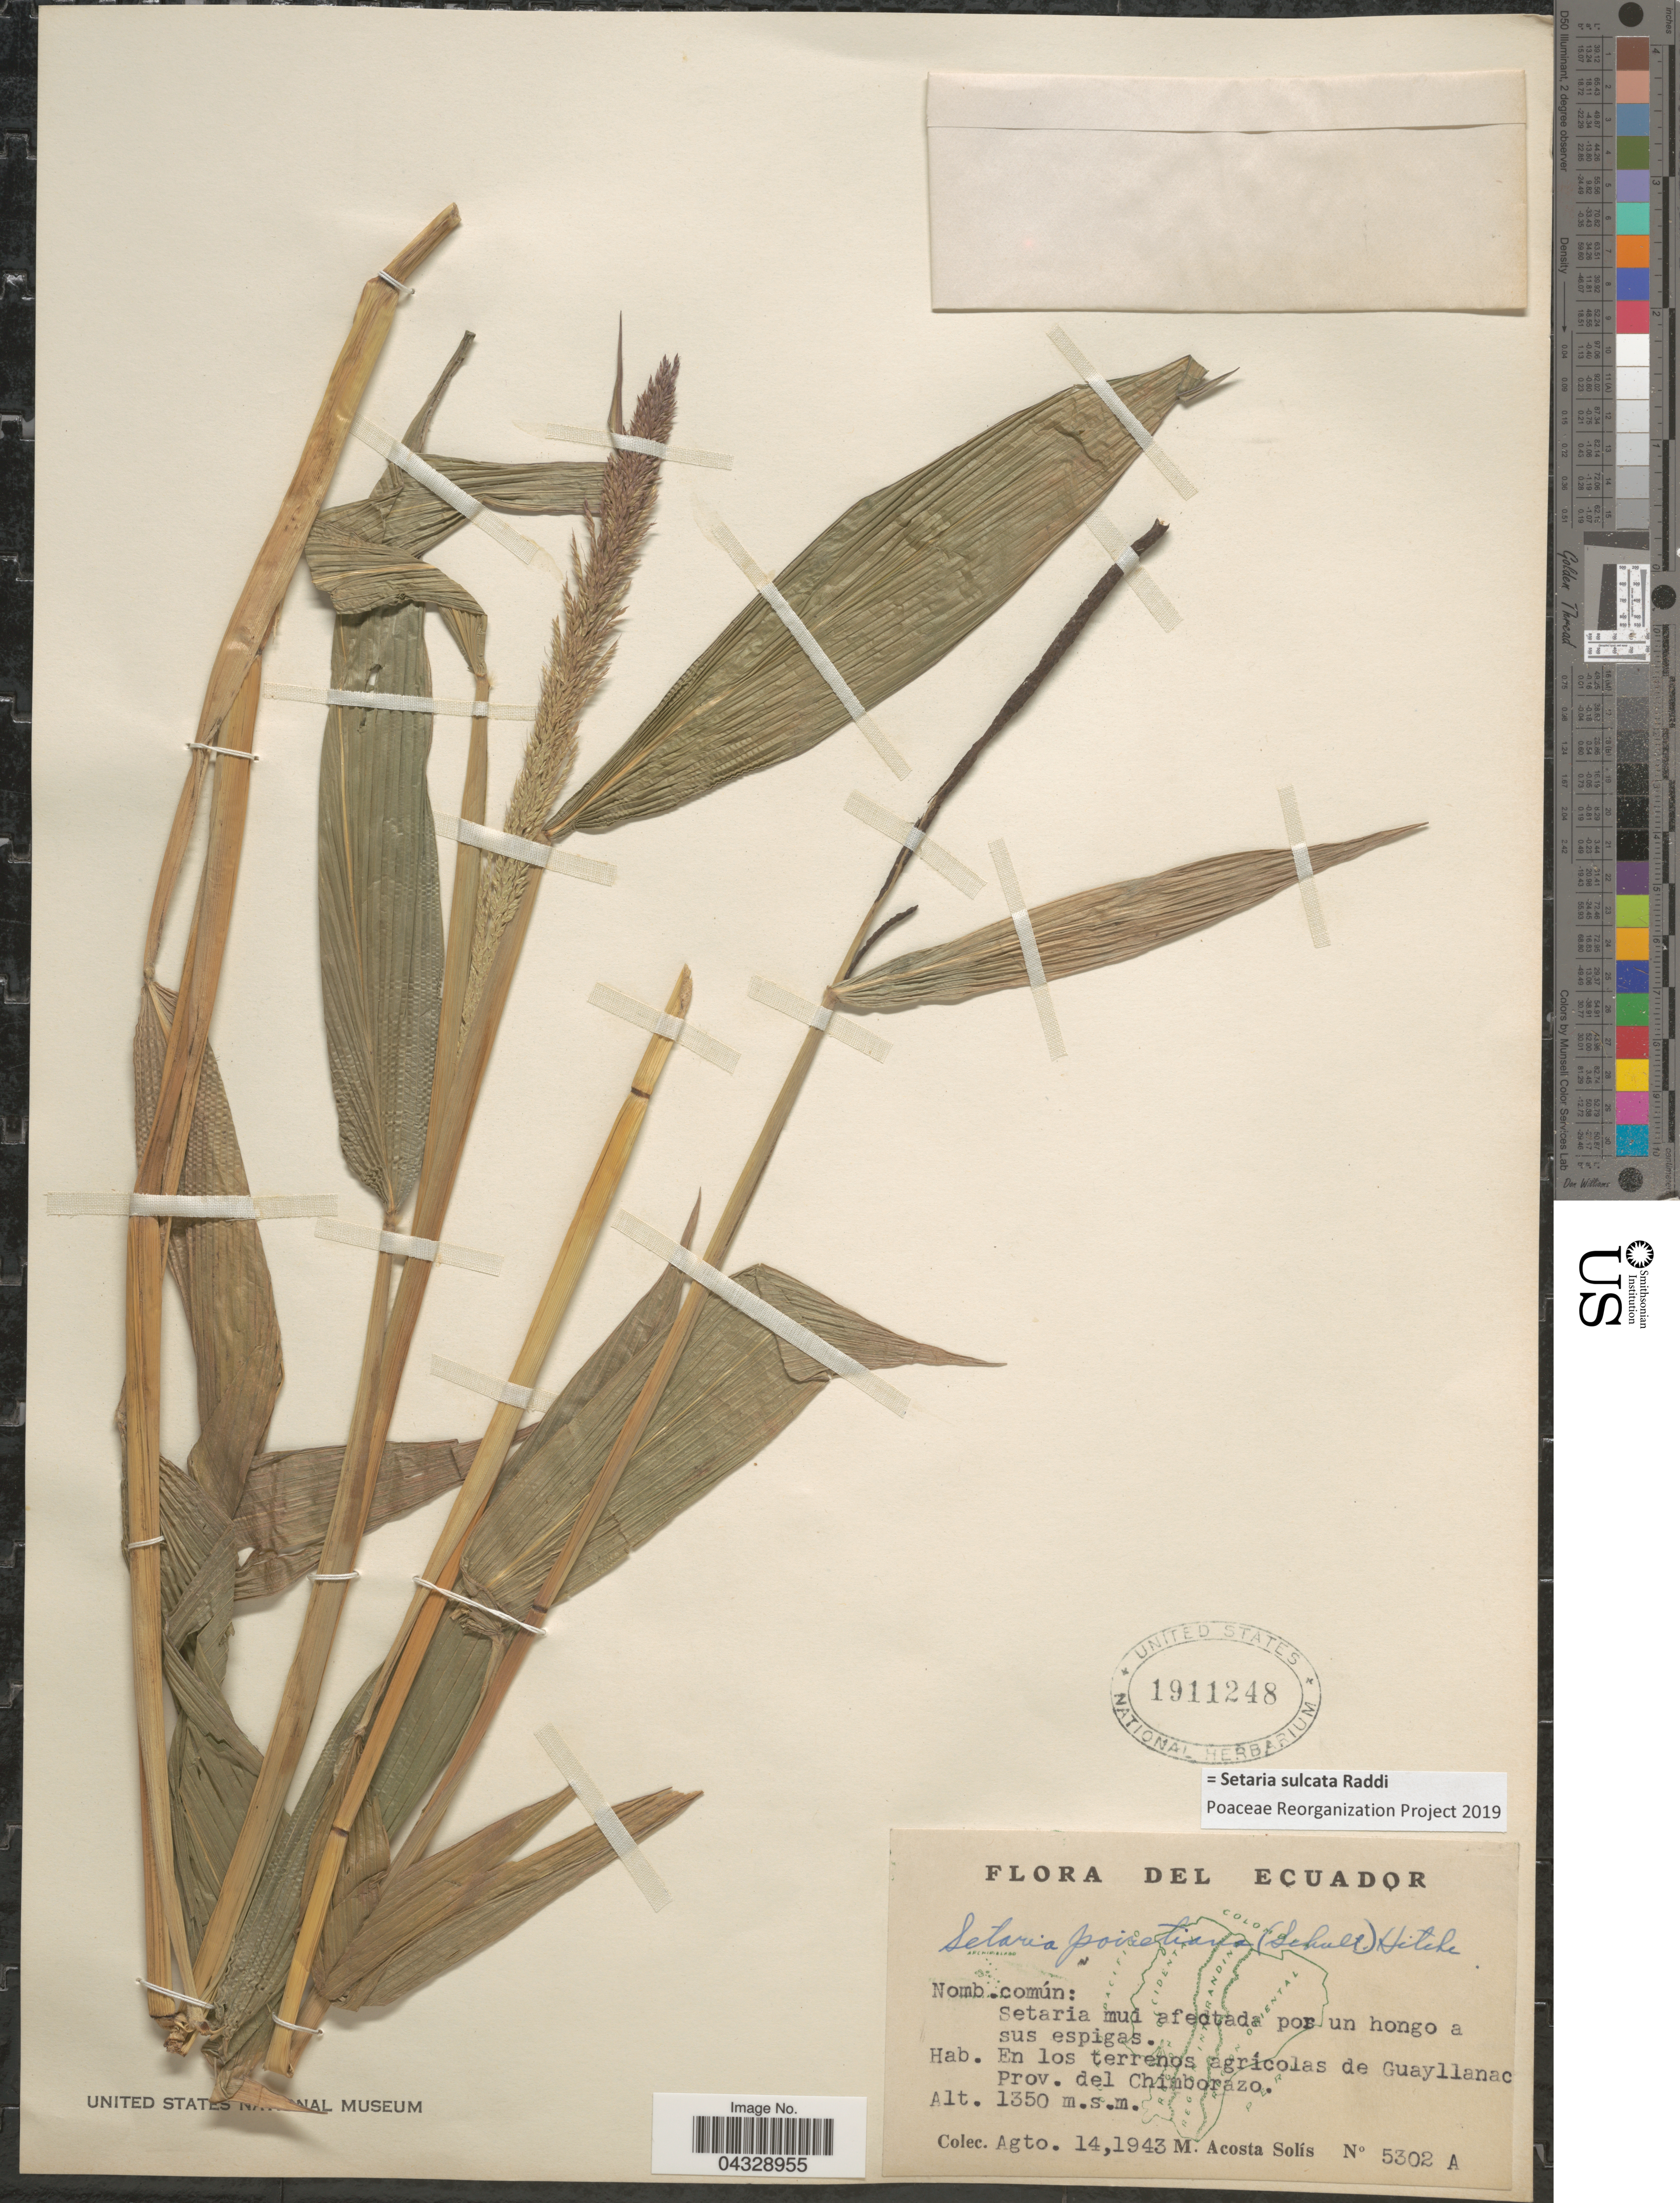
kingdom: Plantae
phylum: Tracheophyta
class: Liliopsida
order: Poales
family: Poaceae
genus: Setaria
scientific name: Setaria sulcata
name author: Raddi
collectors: M. Acosta Solis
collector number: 5302A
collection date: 1943-08-14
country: Ecuador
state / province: Chimborazo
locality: En los terrenos agricolas de Guayllanac.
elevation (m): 1350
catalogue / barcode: US 1911248